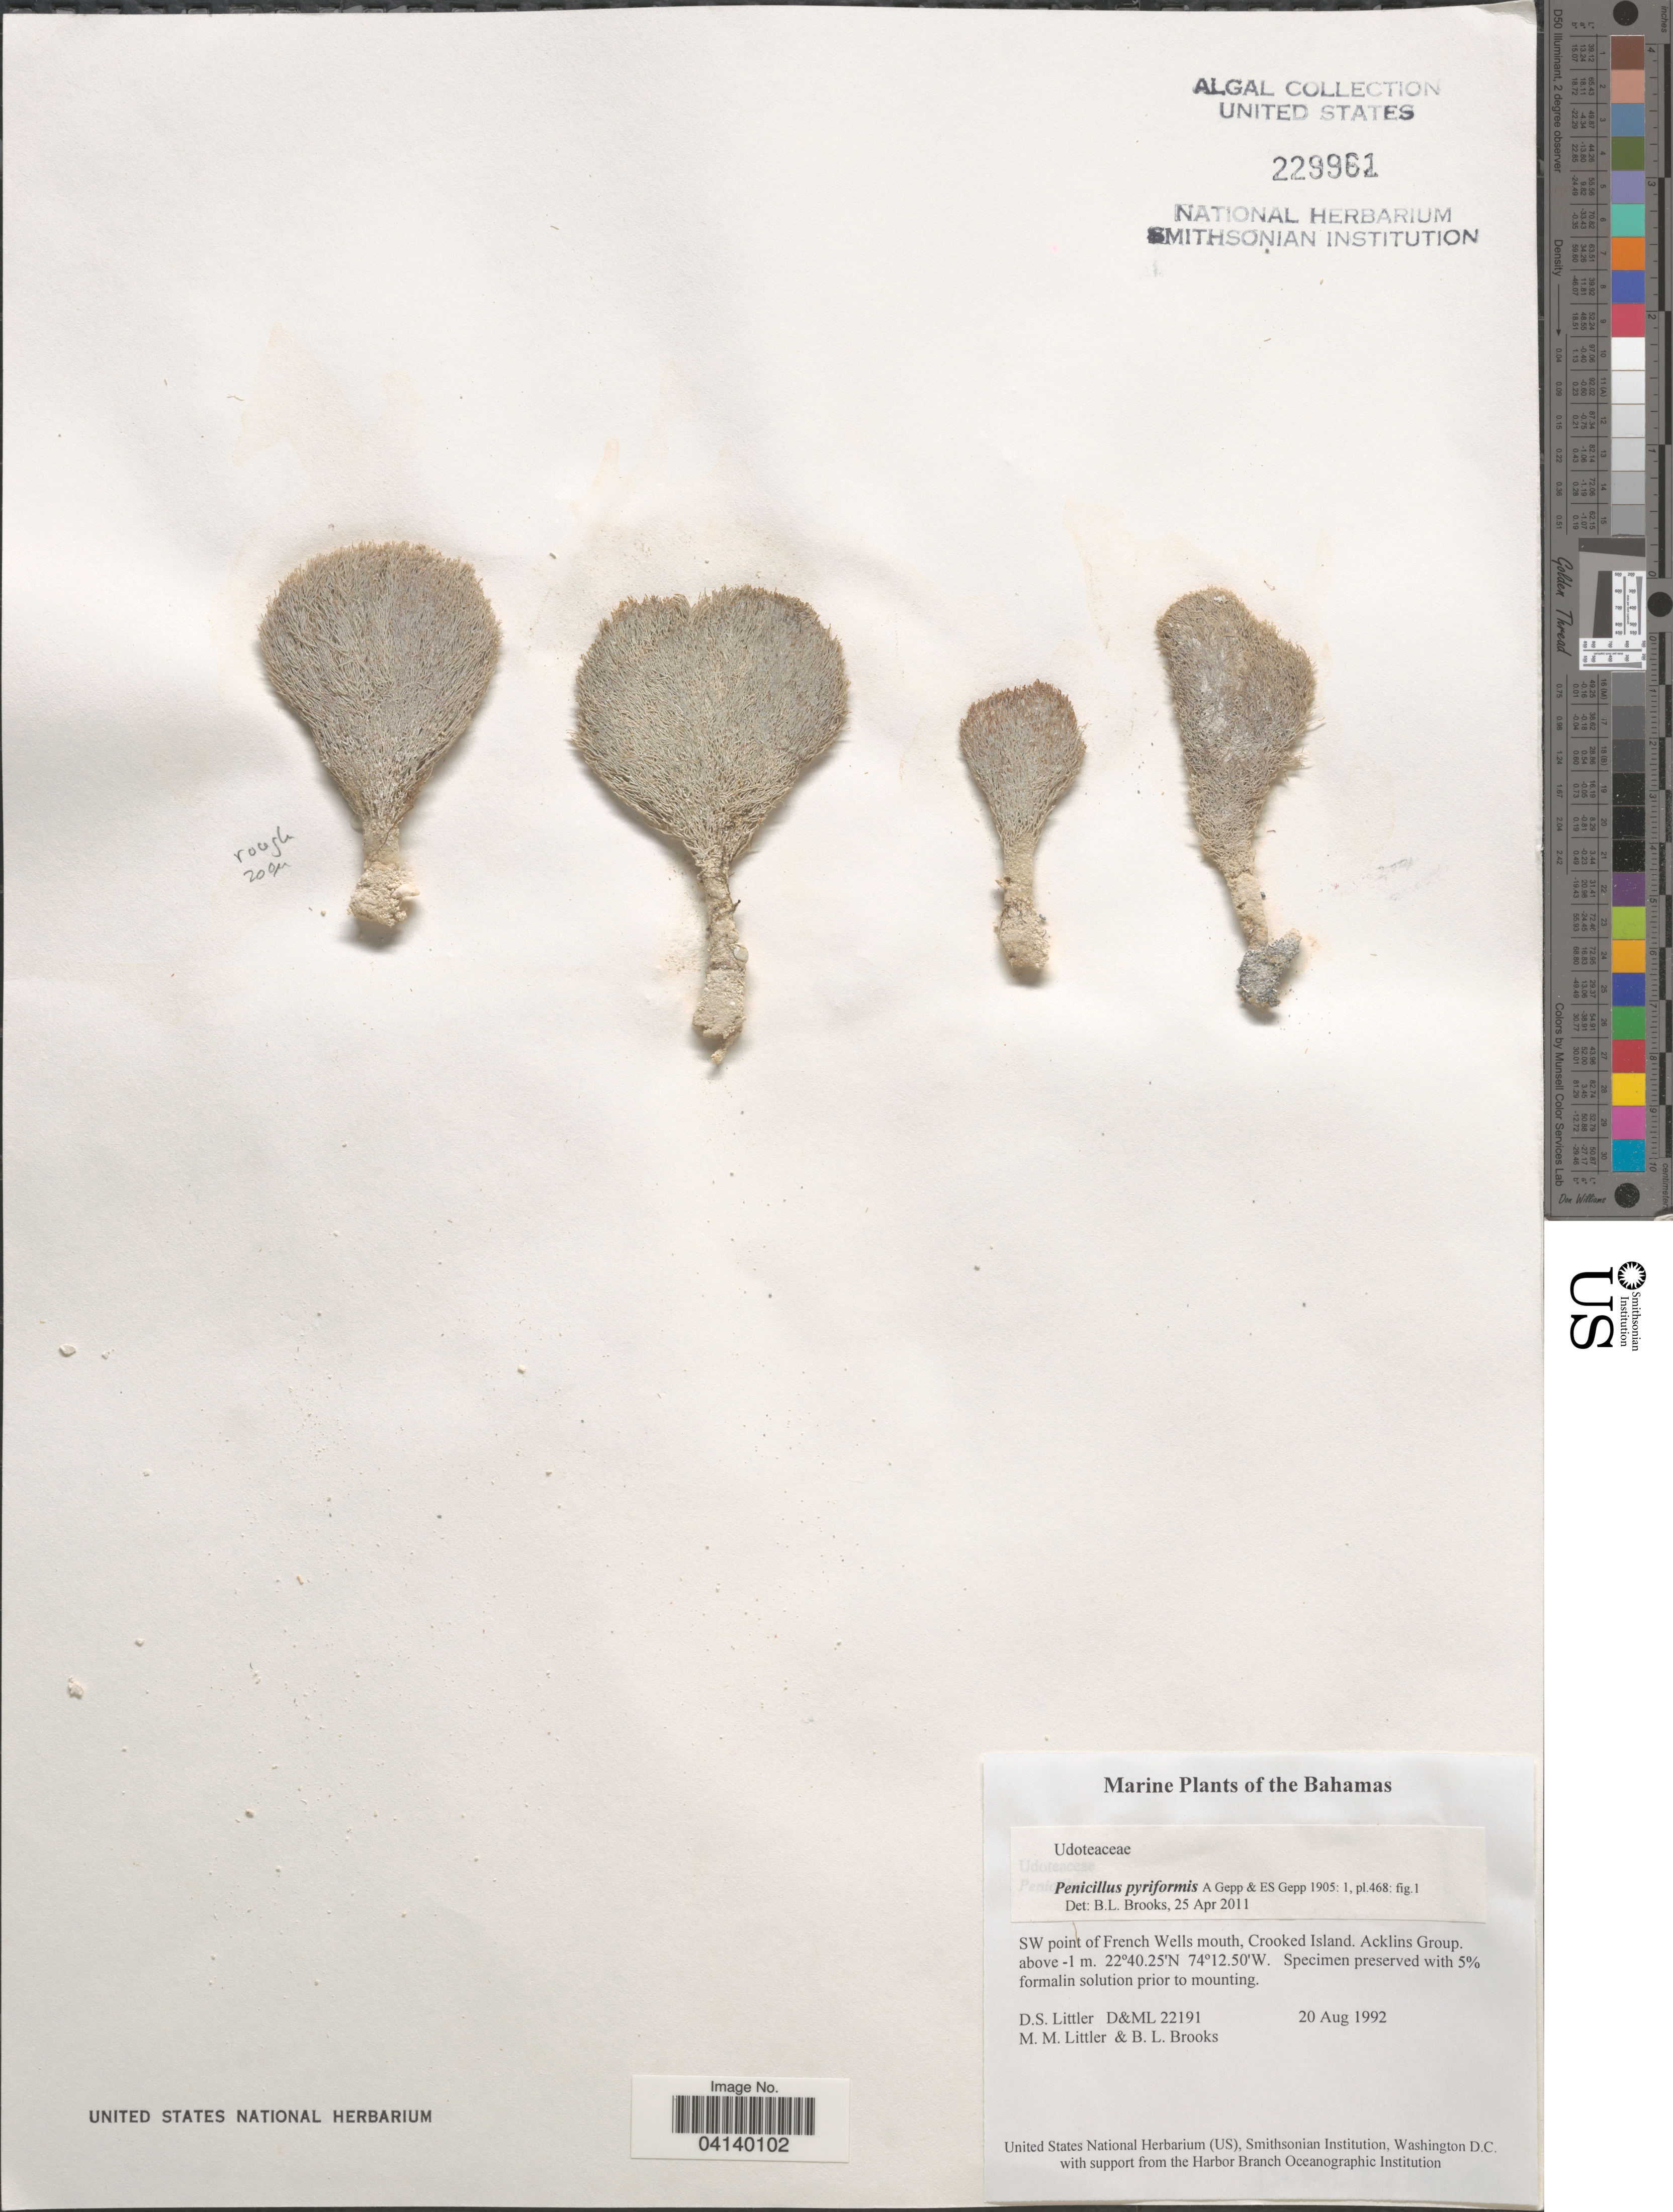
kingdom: Plantae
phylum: Chlorophyta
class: Ulvophyceae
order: Bryopsidales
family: Udoteaceae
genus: Penicillus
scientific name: Penicillus pyriformis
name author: A. Gepp & E. Gepp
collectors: D. S. Littler & B. Brooks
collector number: D&ML22191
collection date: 1992-08-20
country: Bahamas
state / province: Acklins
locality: SW point of French Wells mouth, Crooked Island. Acklins Group.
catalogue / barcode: US 229961